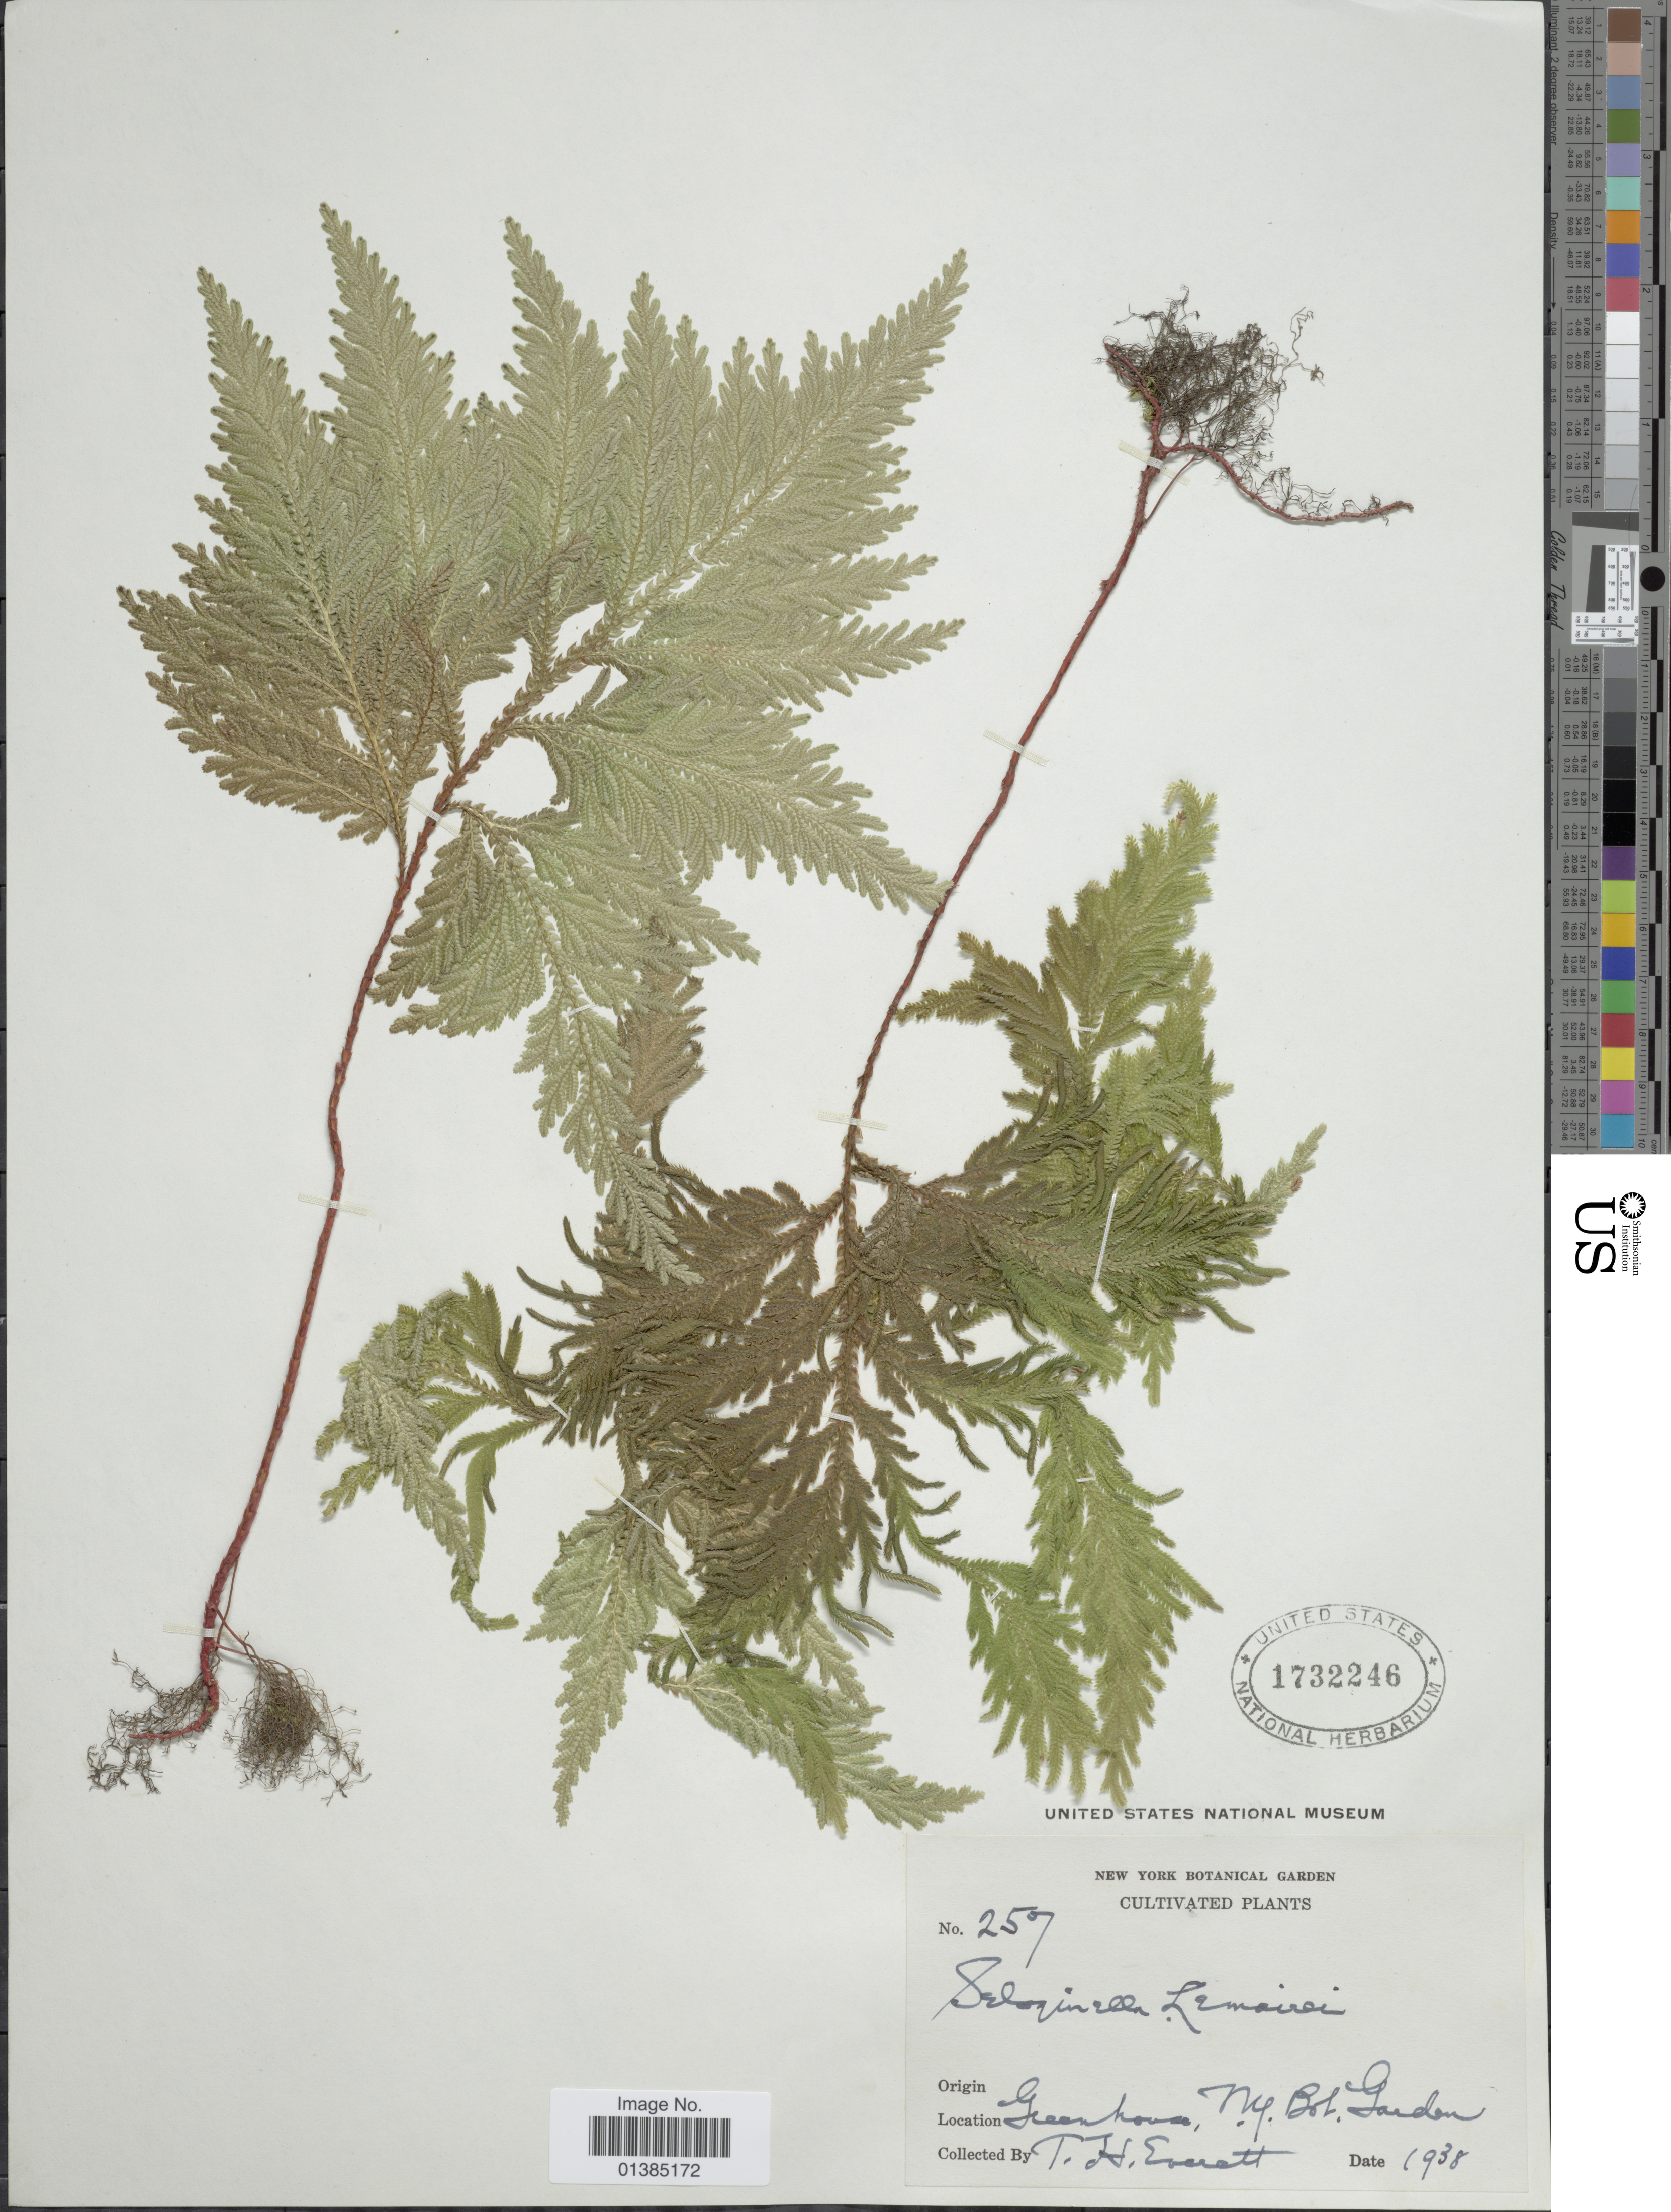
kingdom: Plantae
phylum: Tracheophyta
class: Lycopodiopsida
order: Selaginellales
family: Selaginellaceae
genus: Selaginella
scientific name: Selaginella umbrosa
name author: Lem. ex Hieron.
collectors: T. Everett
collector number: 257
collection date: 1938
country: United States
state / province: New York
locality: Greenhouse, NY. Bot. Garden.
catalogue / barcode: US 1732246